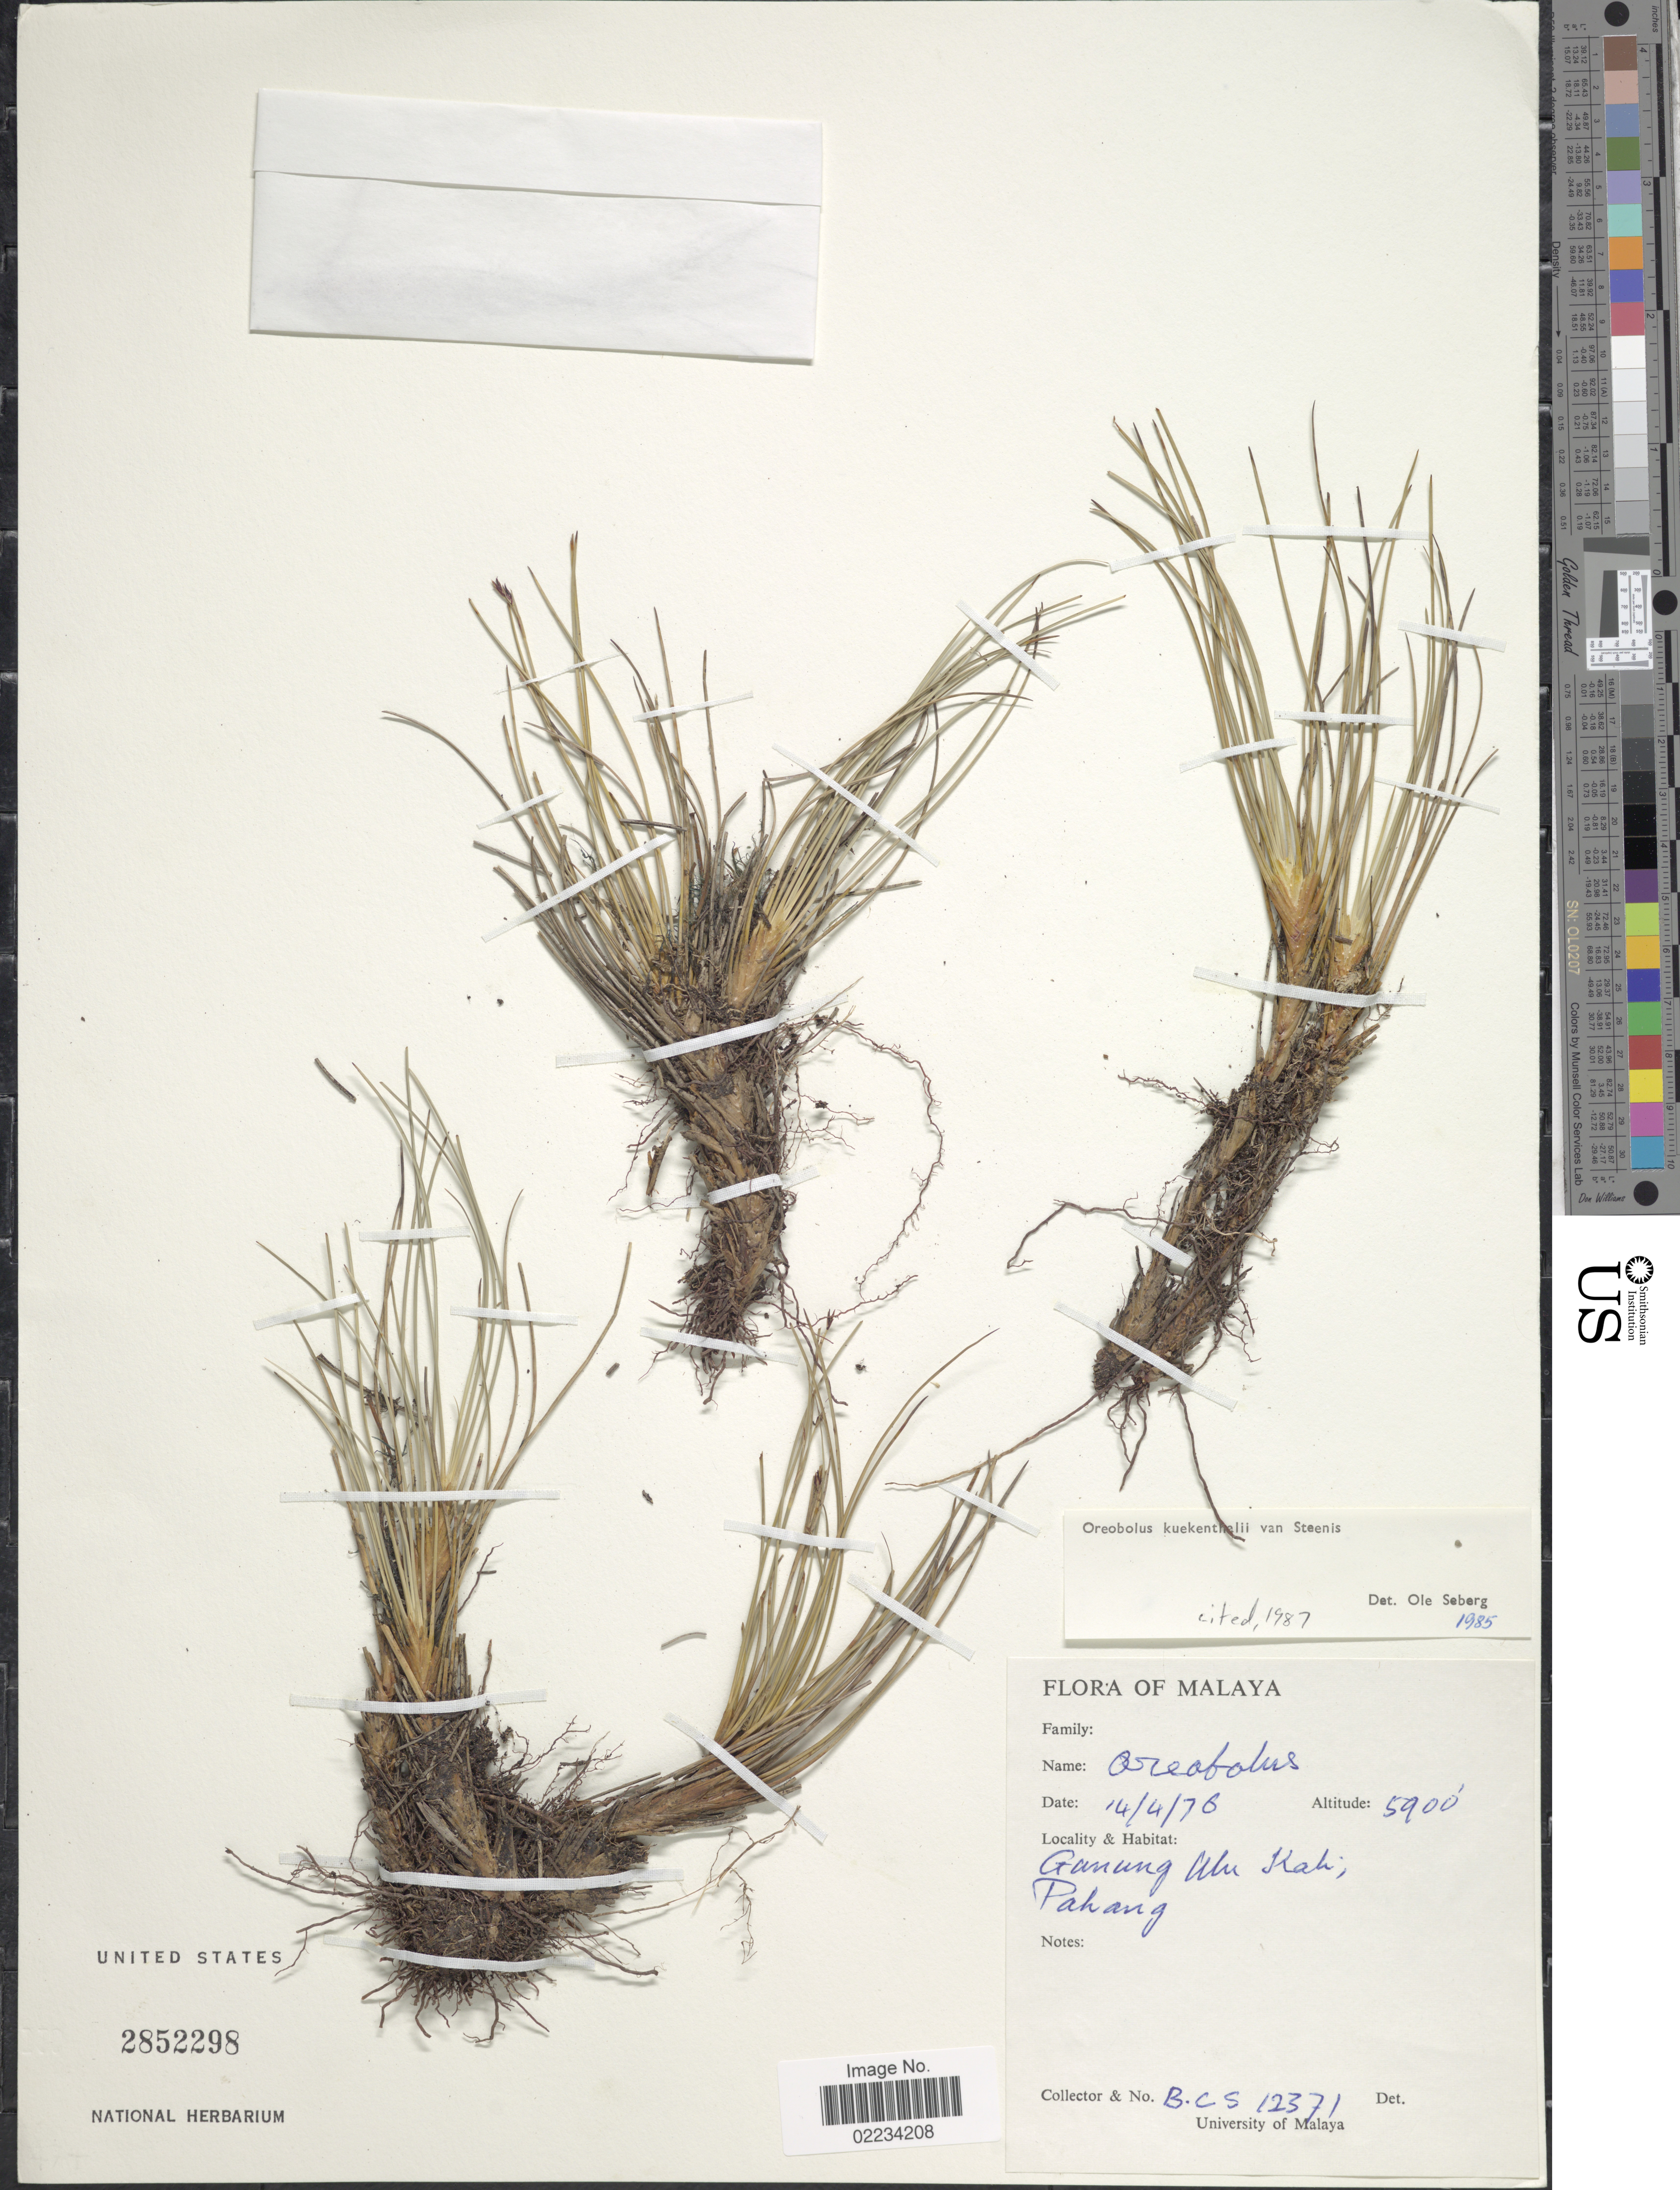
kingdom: Plantae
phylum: Tracheophyta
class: Liliopsida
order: Poales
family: Cyperaceae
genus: Oreobolus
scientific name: Oreobolus kuekenthalii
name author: Steenis ex Kük.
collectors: B. C. S.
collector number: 12371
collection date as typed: Transcribed d/m/y: 14/4/76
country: Malaysia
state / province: Pahang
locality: Malaya, Gunong Ulu Kali; Pahang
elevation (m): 1798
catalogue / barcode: US 2852298